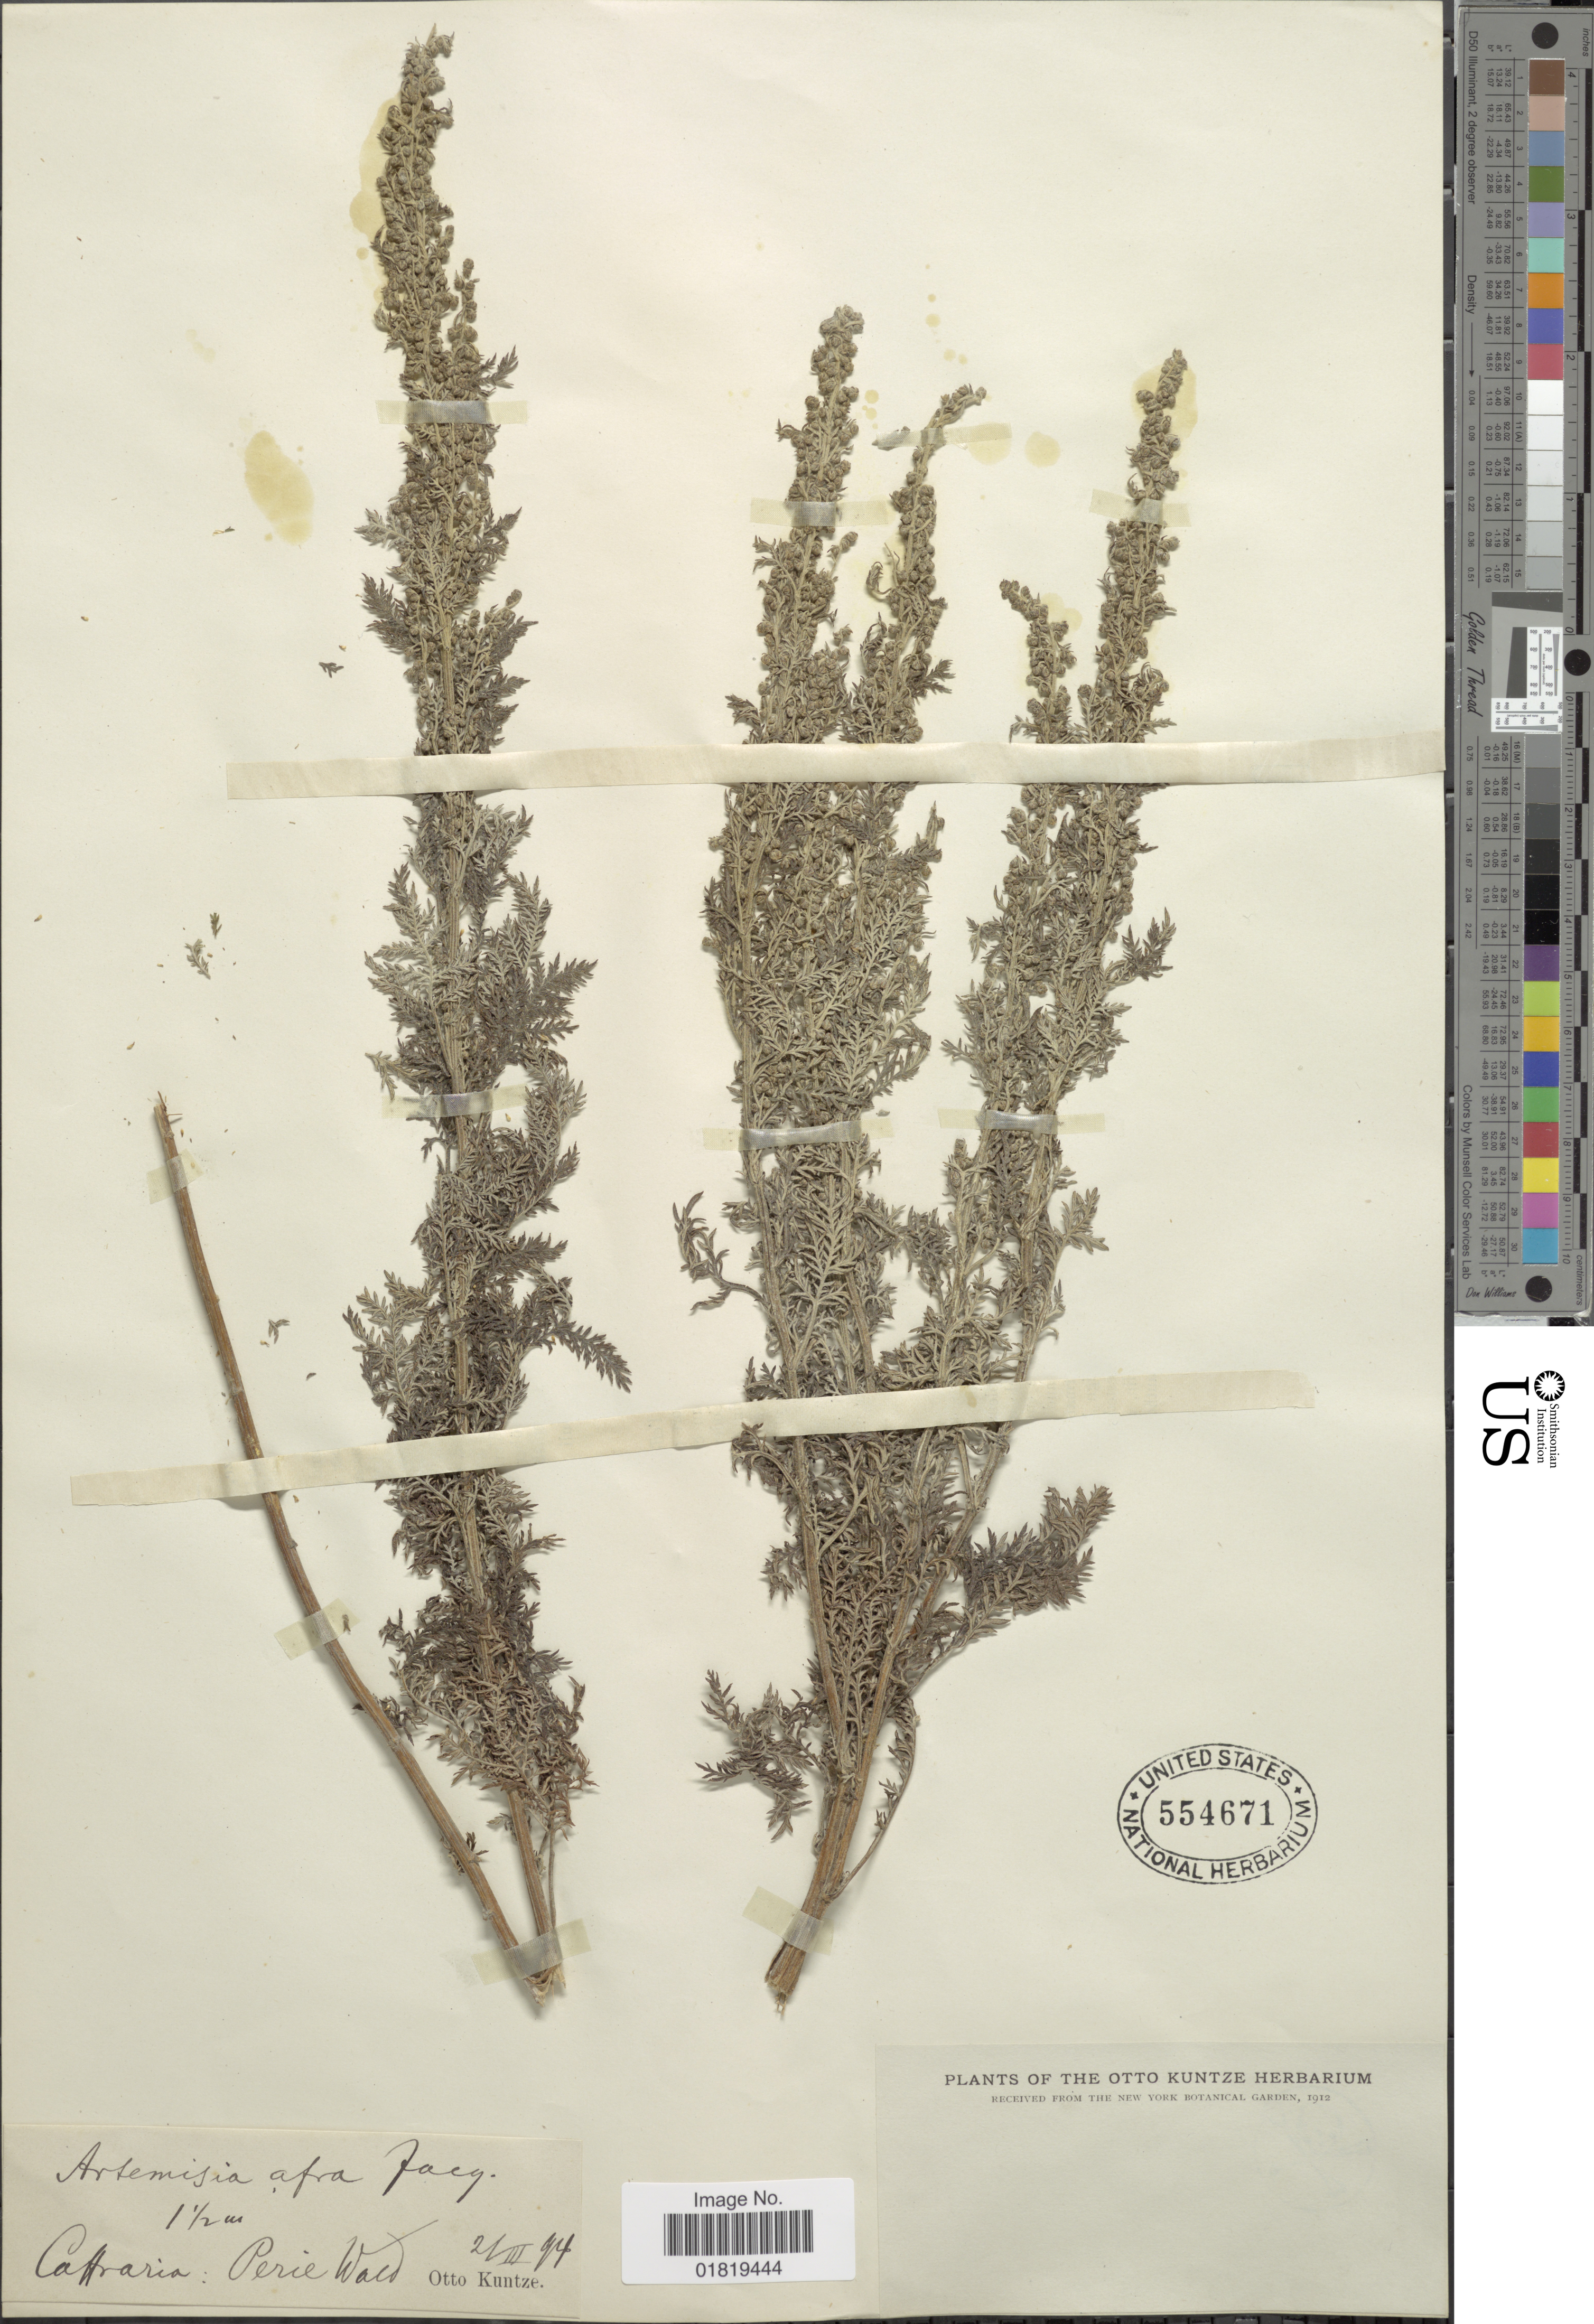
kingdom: Plantae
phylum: Tracheophyta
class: Magnoliopsida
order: Asterales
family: Asteraceae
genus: Artemisia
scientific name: Artemisia afra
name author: Jacq. ex Willd.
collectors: C.E.O. Kuntze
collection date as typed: Transcribed d/m/y: 21/3/94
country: South Africa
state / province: Eastern Cape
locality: Caffraria: Pirie Wald (forest)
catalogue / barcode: US 554671